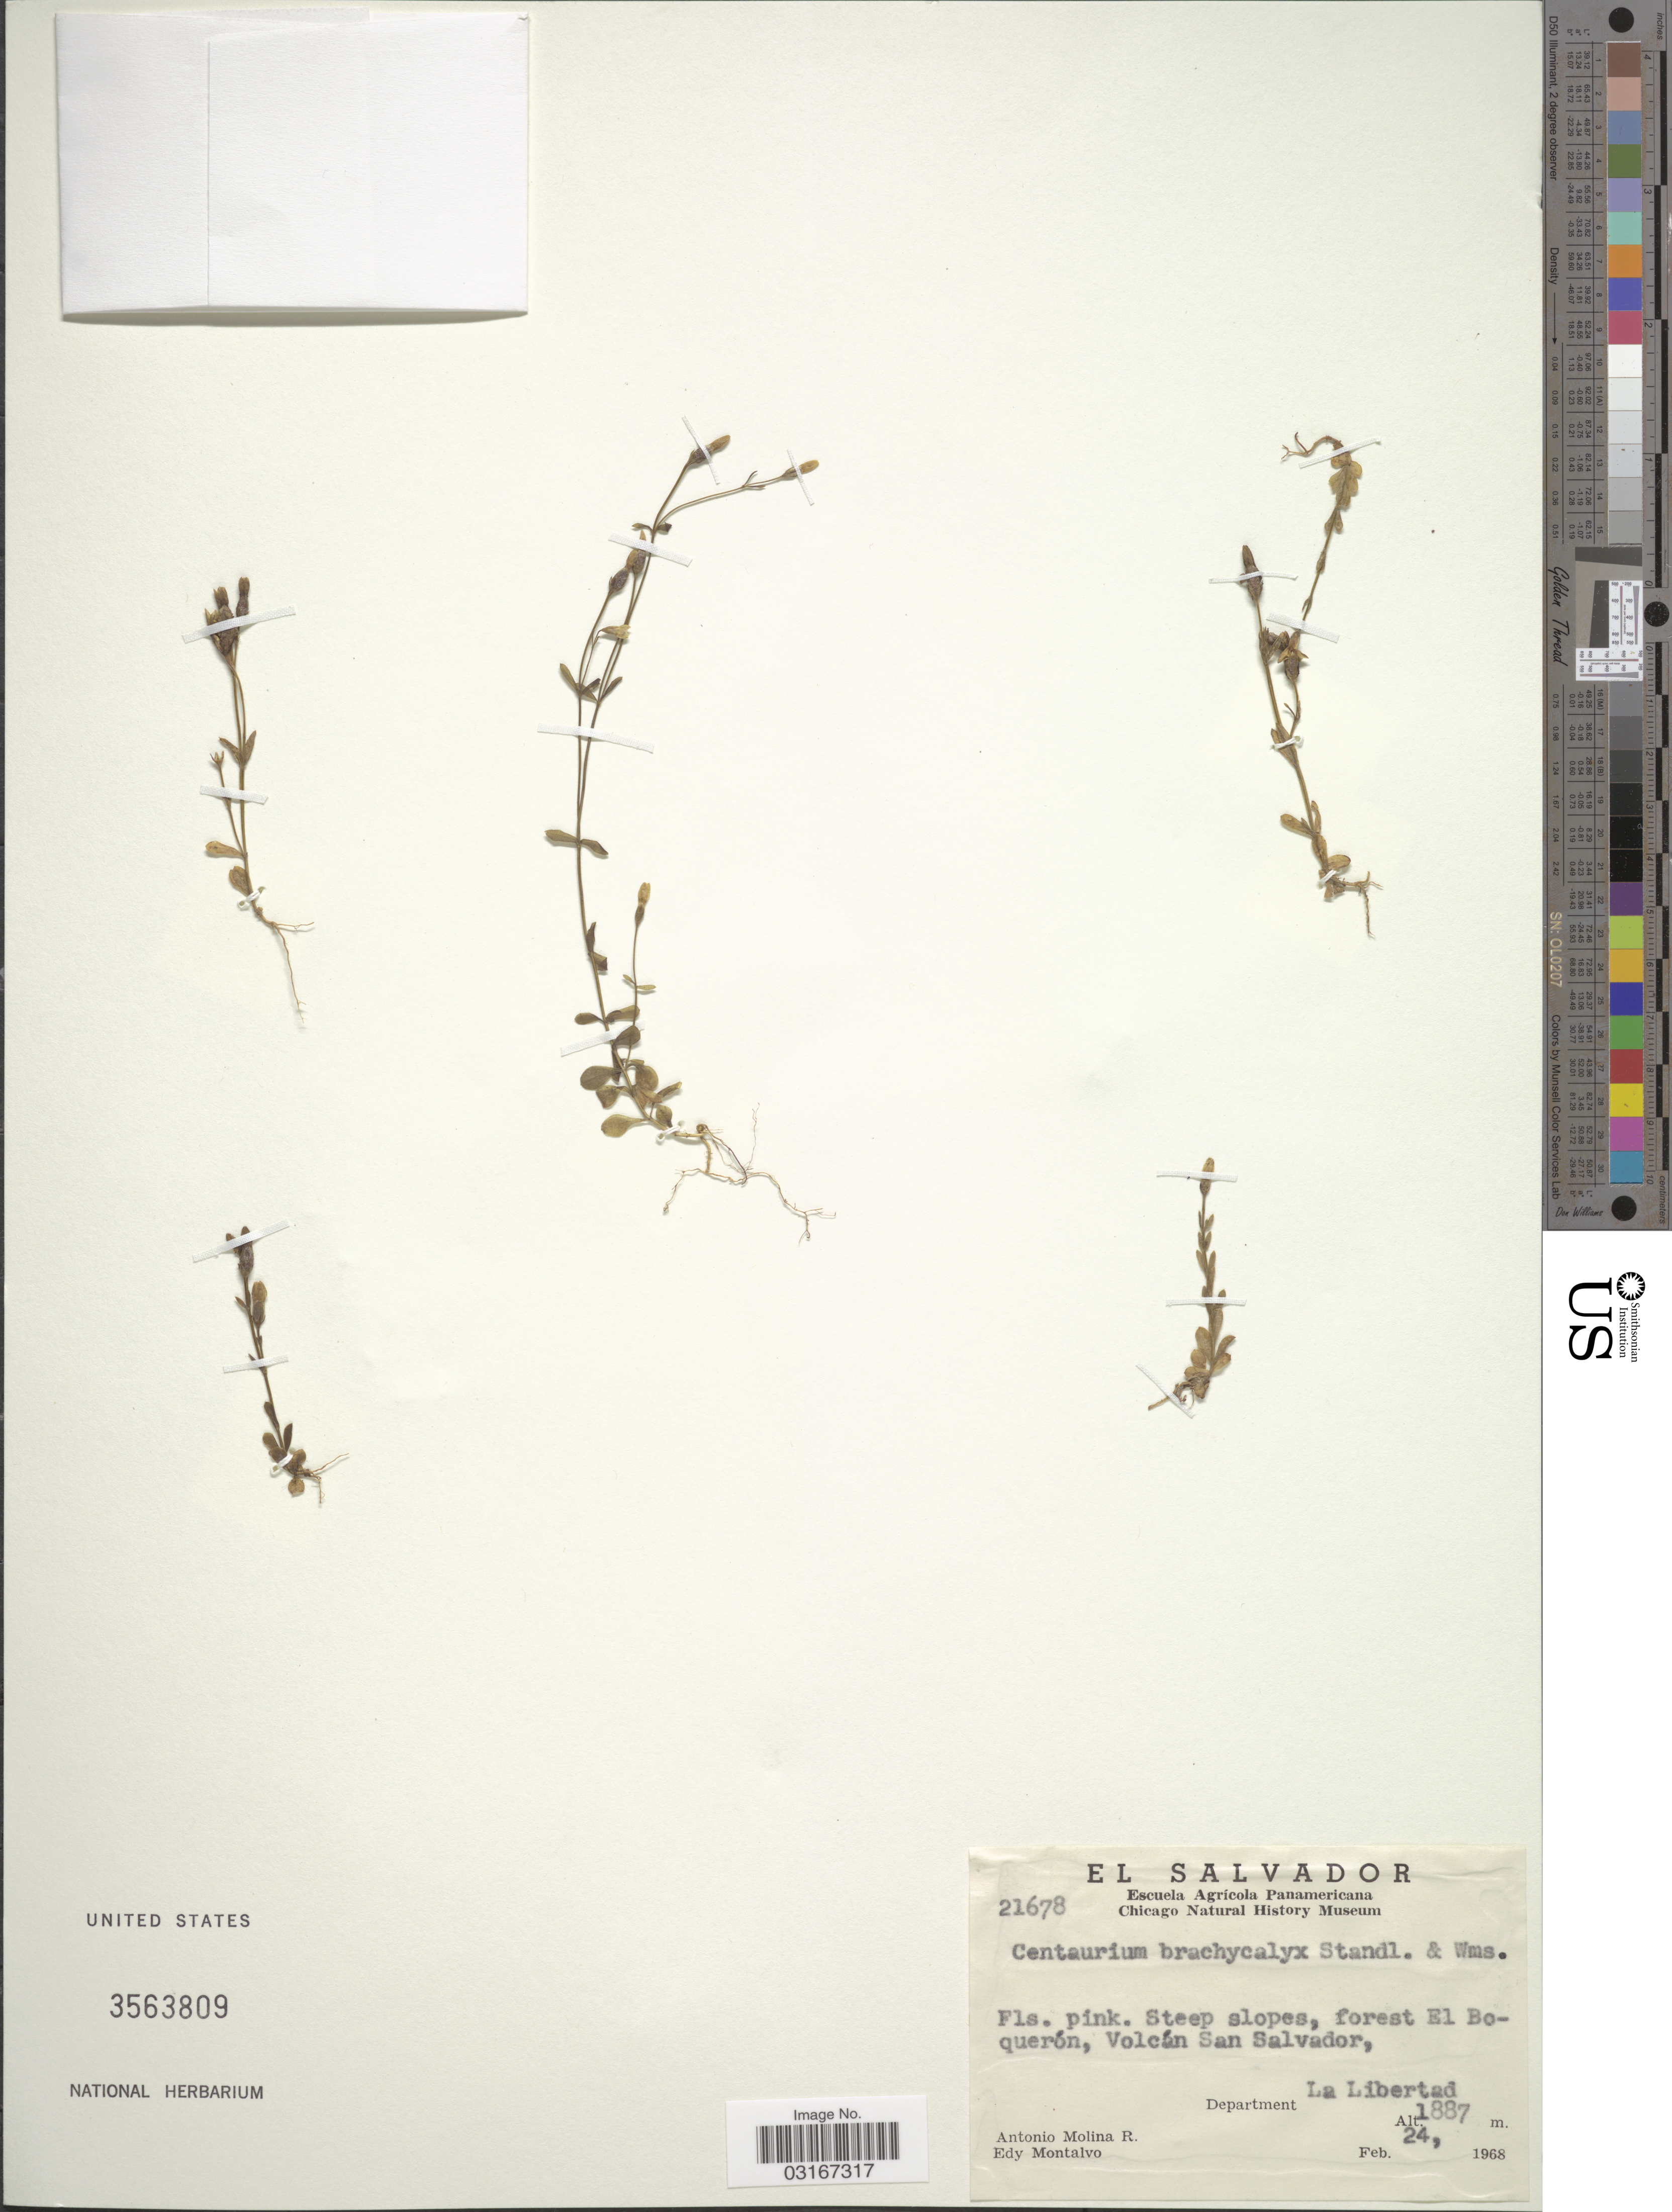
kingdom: Plantae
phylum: Tracheophyta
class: Magnoliopsida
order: Gentianales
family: Gentianaceae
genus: Centaurium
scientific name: Centaurium brachycalyx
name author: Standl. & L.O. Williams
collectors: A. Molina R. & E. A. Montalvo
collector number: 21678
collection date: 1968-02-24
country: El Salvador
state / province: La Libertad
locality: Steep slopes, forest El Boquerón, Volcán San Salvador, Department La Libertad.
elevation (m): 1887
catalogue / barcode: US 3563809